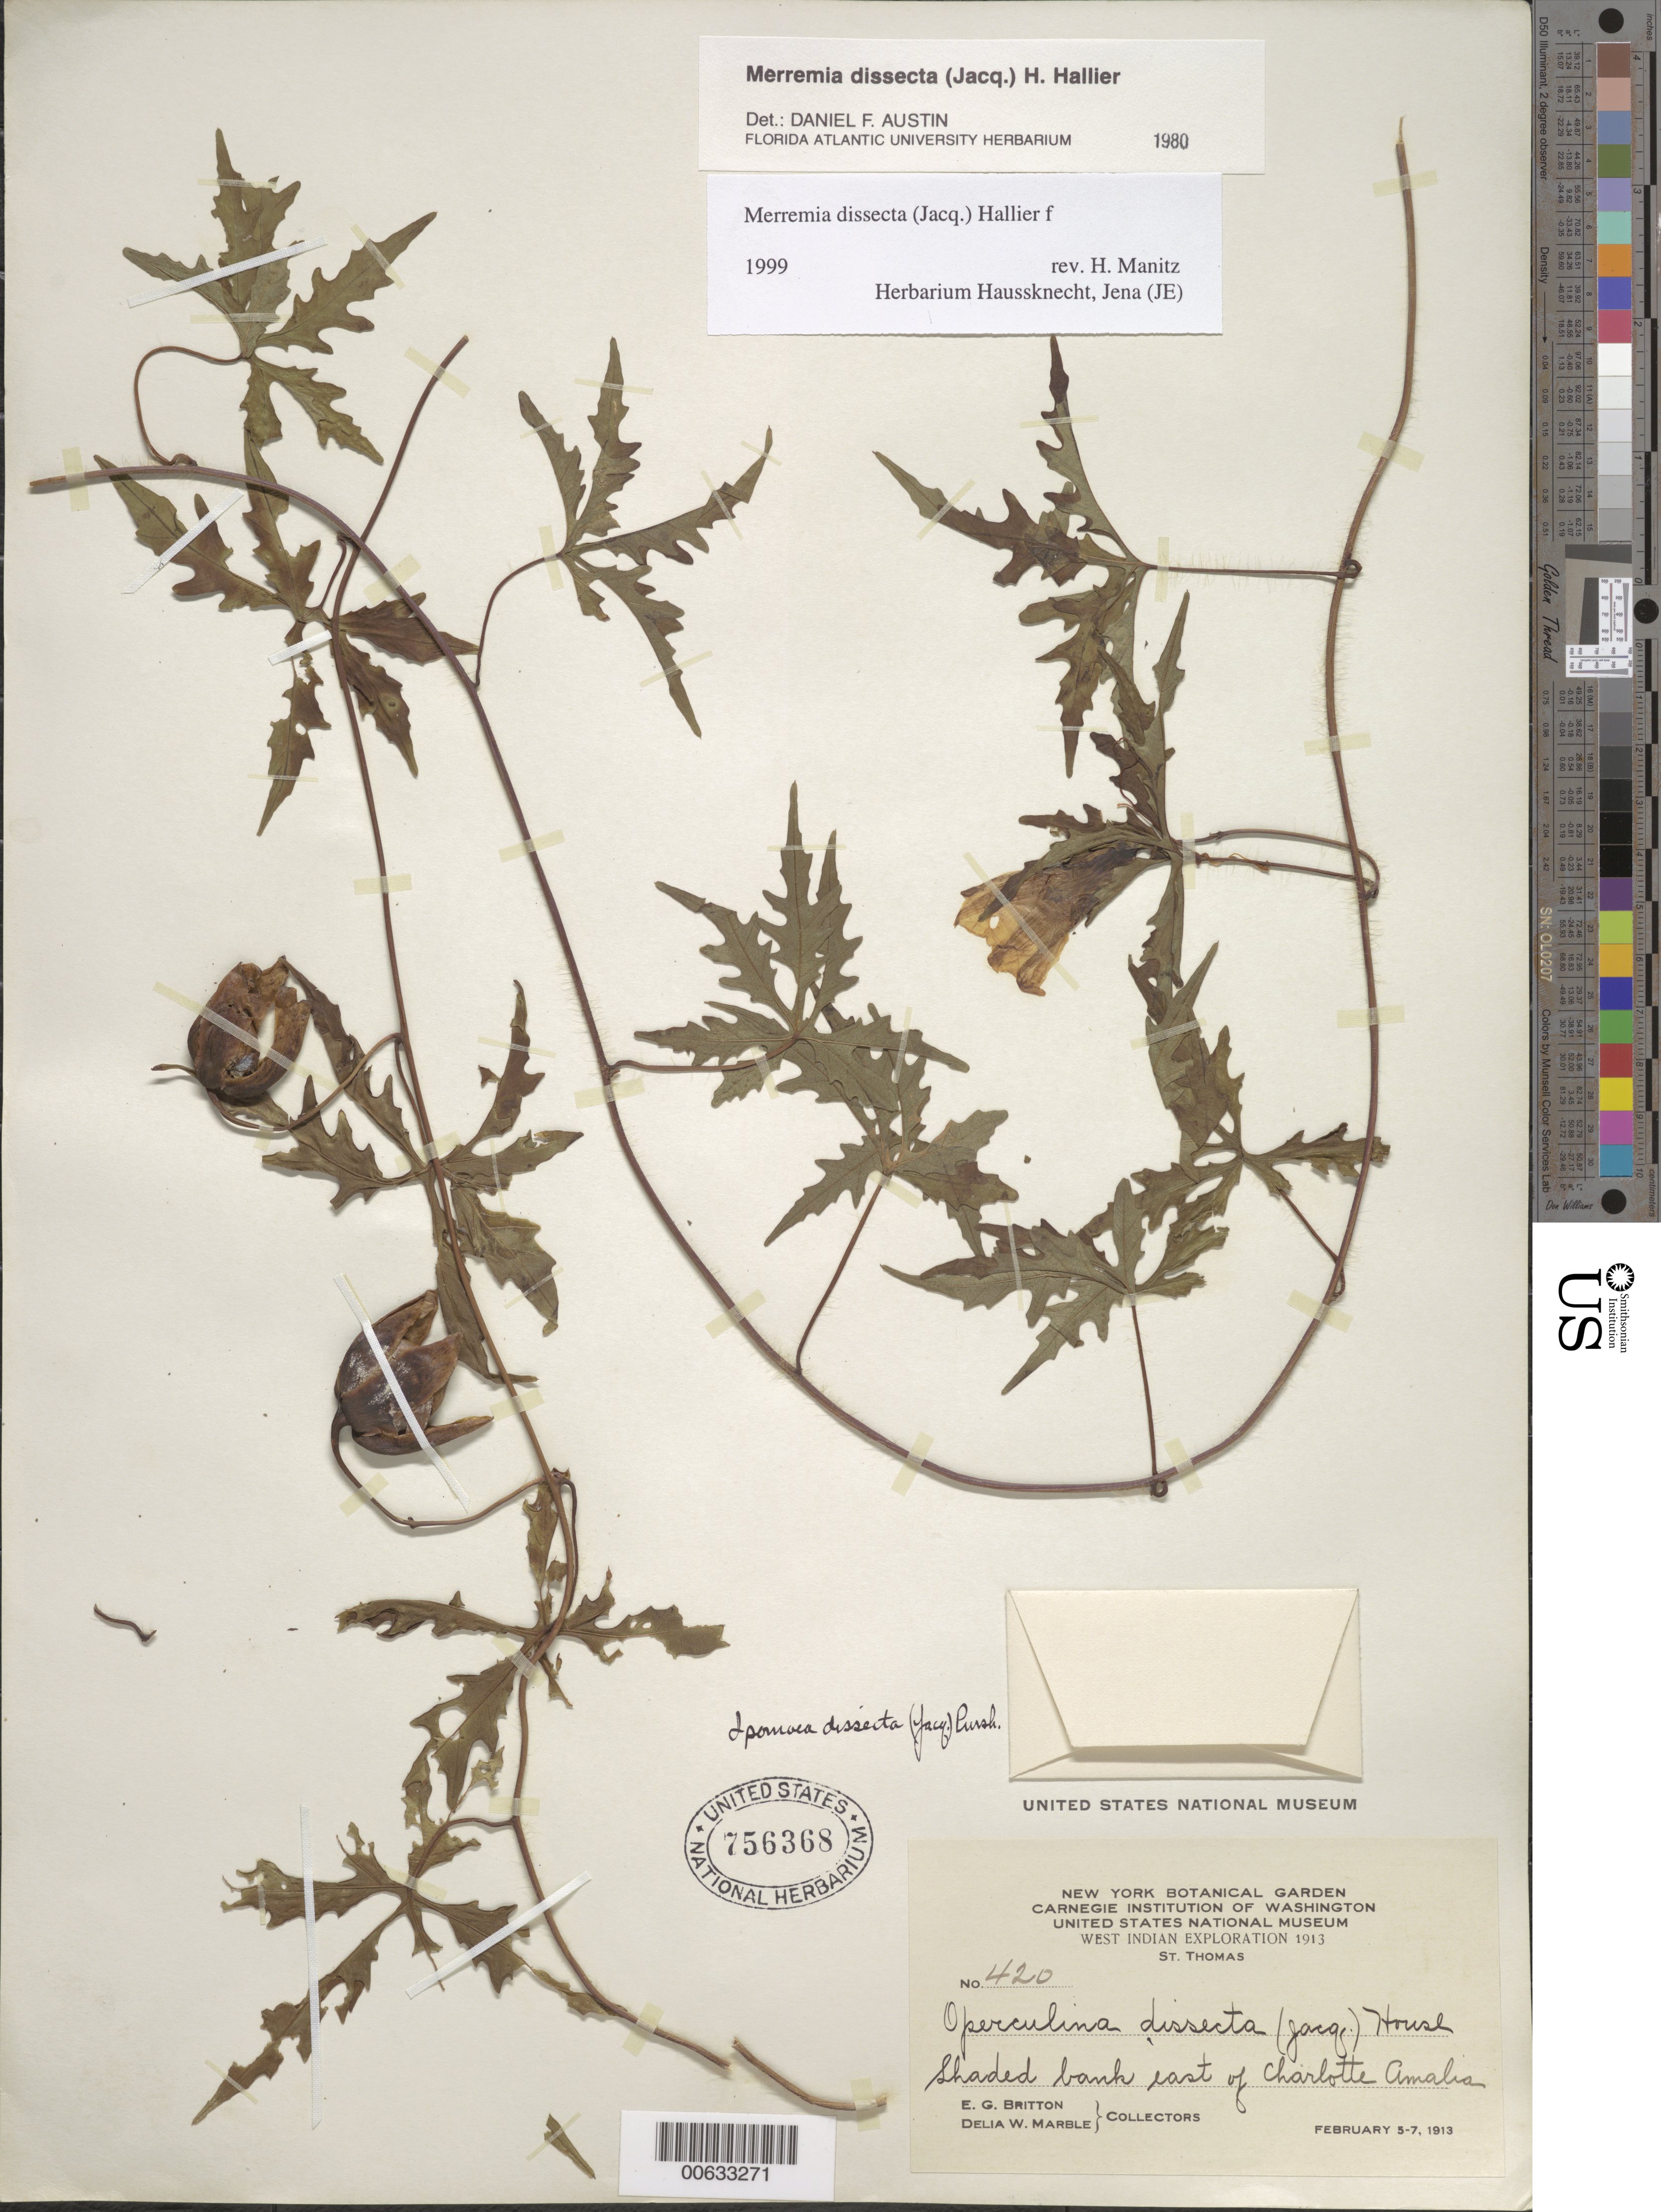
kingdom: Plantae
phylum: Tracheophyta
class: Magnoliopsida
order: Solanales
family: Convolvulaceae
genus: Distimake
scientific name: Distimake dissectus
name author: (Jacq.) A. R. Simões & Staples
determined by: Strong, Mark T., (BOT), Smithsonian Institution - National Museum of Natural History (UNITED STATES)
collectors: E. G. Britton & D. W. Marble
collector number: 420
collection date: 1913-02-05/1913-02-07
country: U.S. Virgin Islands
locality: West Indian, St. Thomas, Shaded bank east of Charlotte Amalia.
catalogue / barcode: US 756368